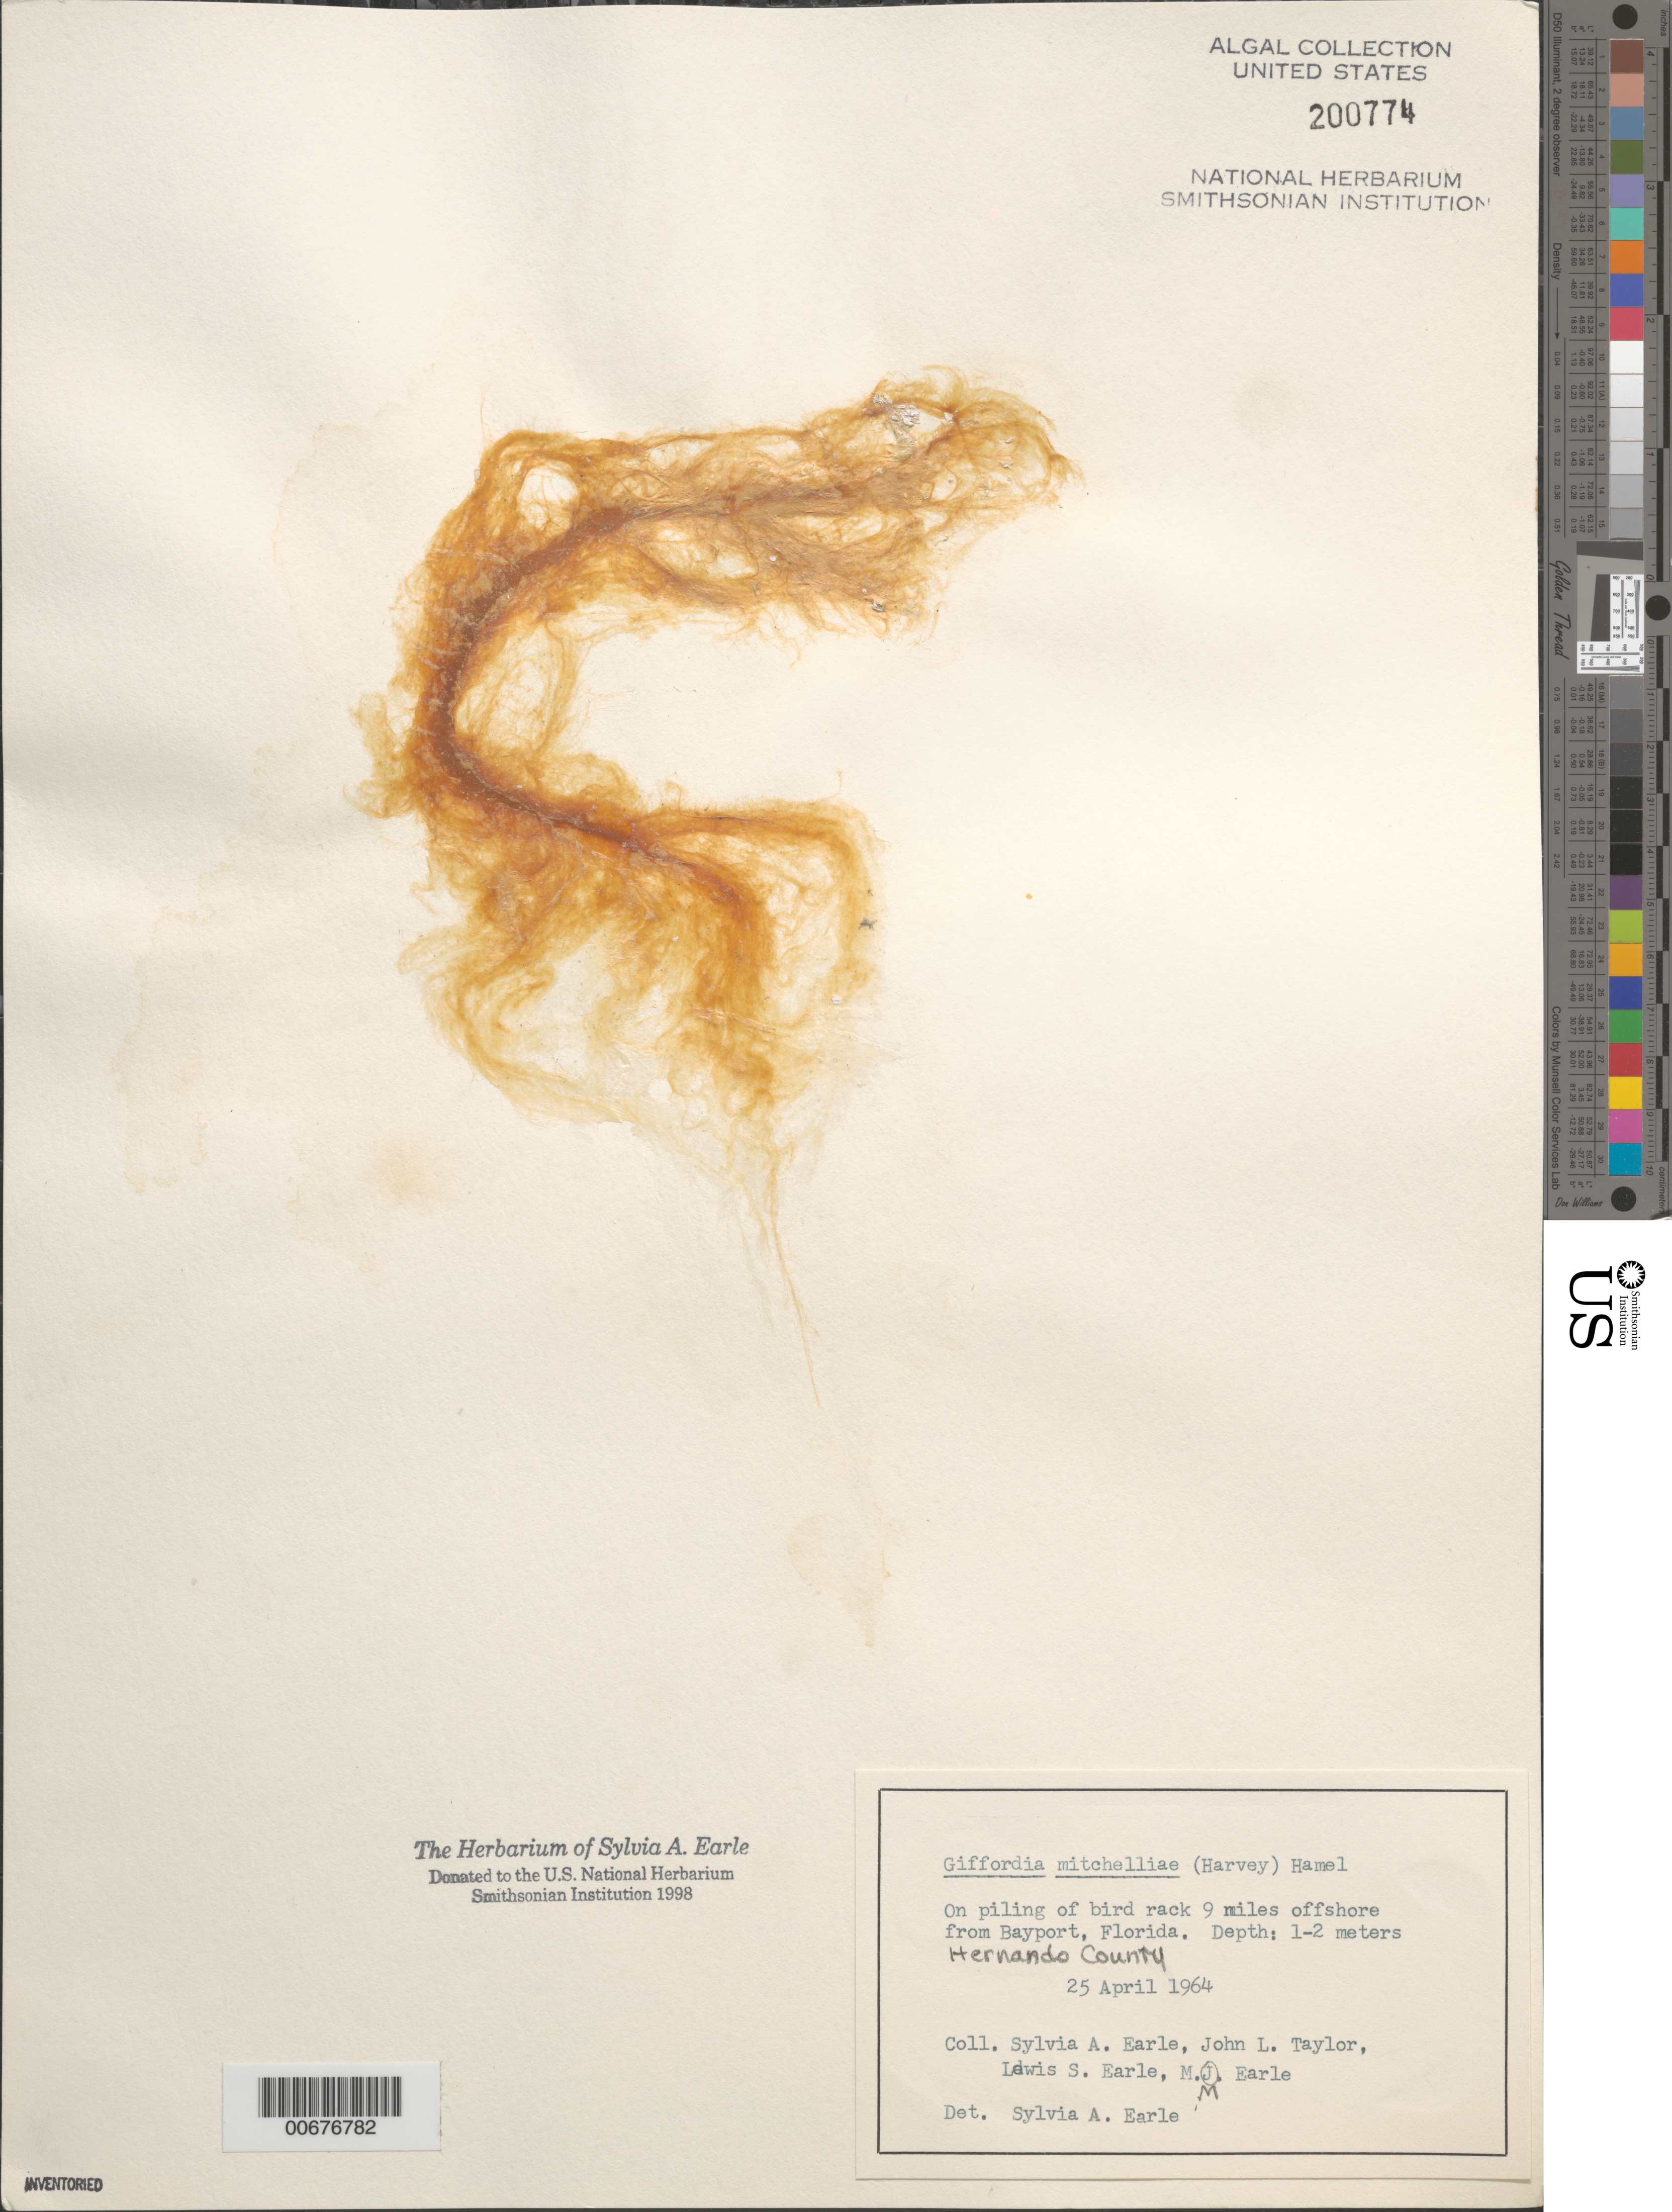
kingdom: Chromista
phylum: Ochrophyta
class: Phaeophyceae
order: Ectocarpales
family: Acinetosporaceae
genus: Feldmannia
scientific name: Feldmannia mitchelliae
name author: (Harv.) H.-S. Kim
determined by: Algae name updating Project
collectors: S. A. Earle, J. L. Taylor, L. Earle & M. Earle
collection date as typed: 25 Apr 1964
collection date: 1964-04-25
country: United States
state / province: Florida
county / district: Hernando County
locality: Bird rack 9 miles off (west from) Bayport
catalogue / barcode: US 200774